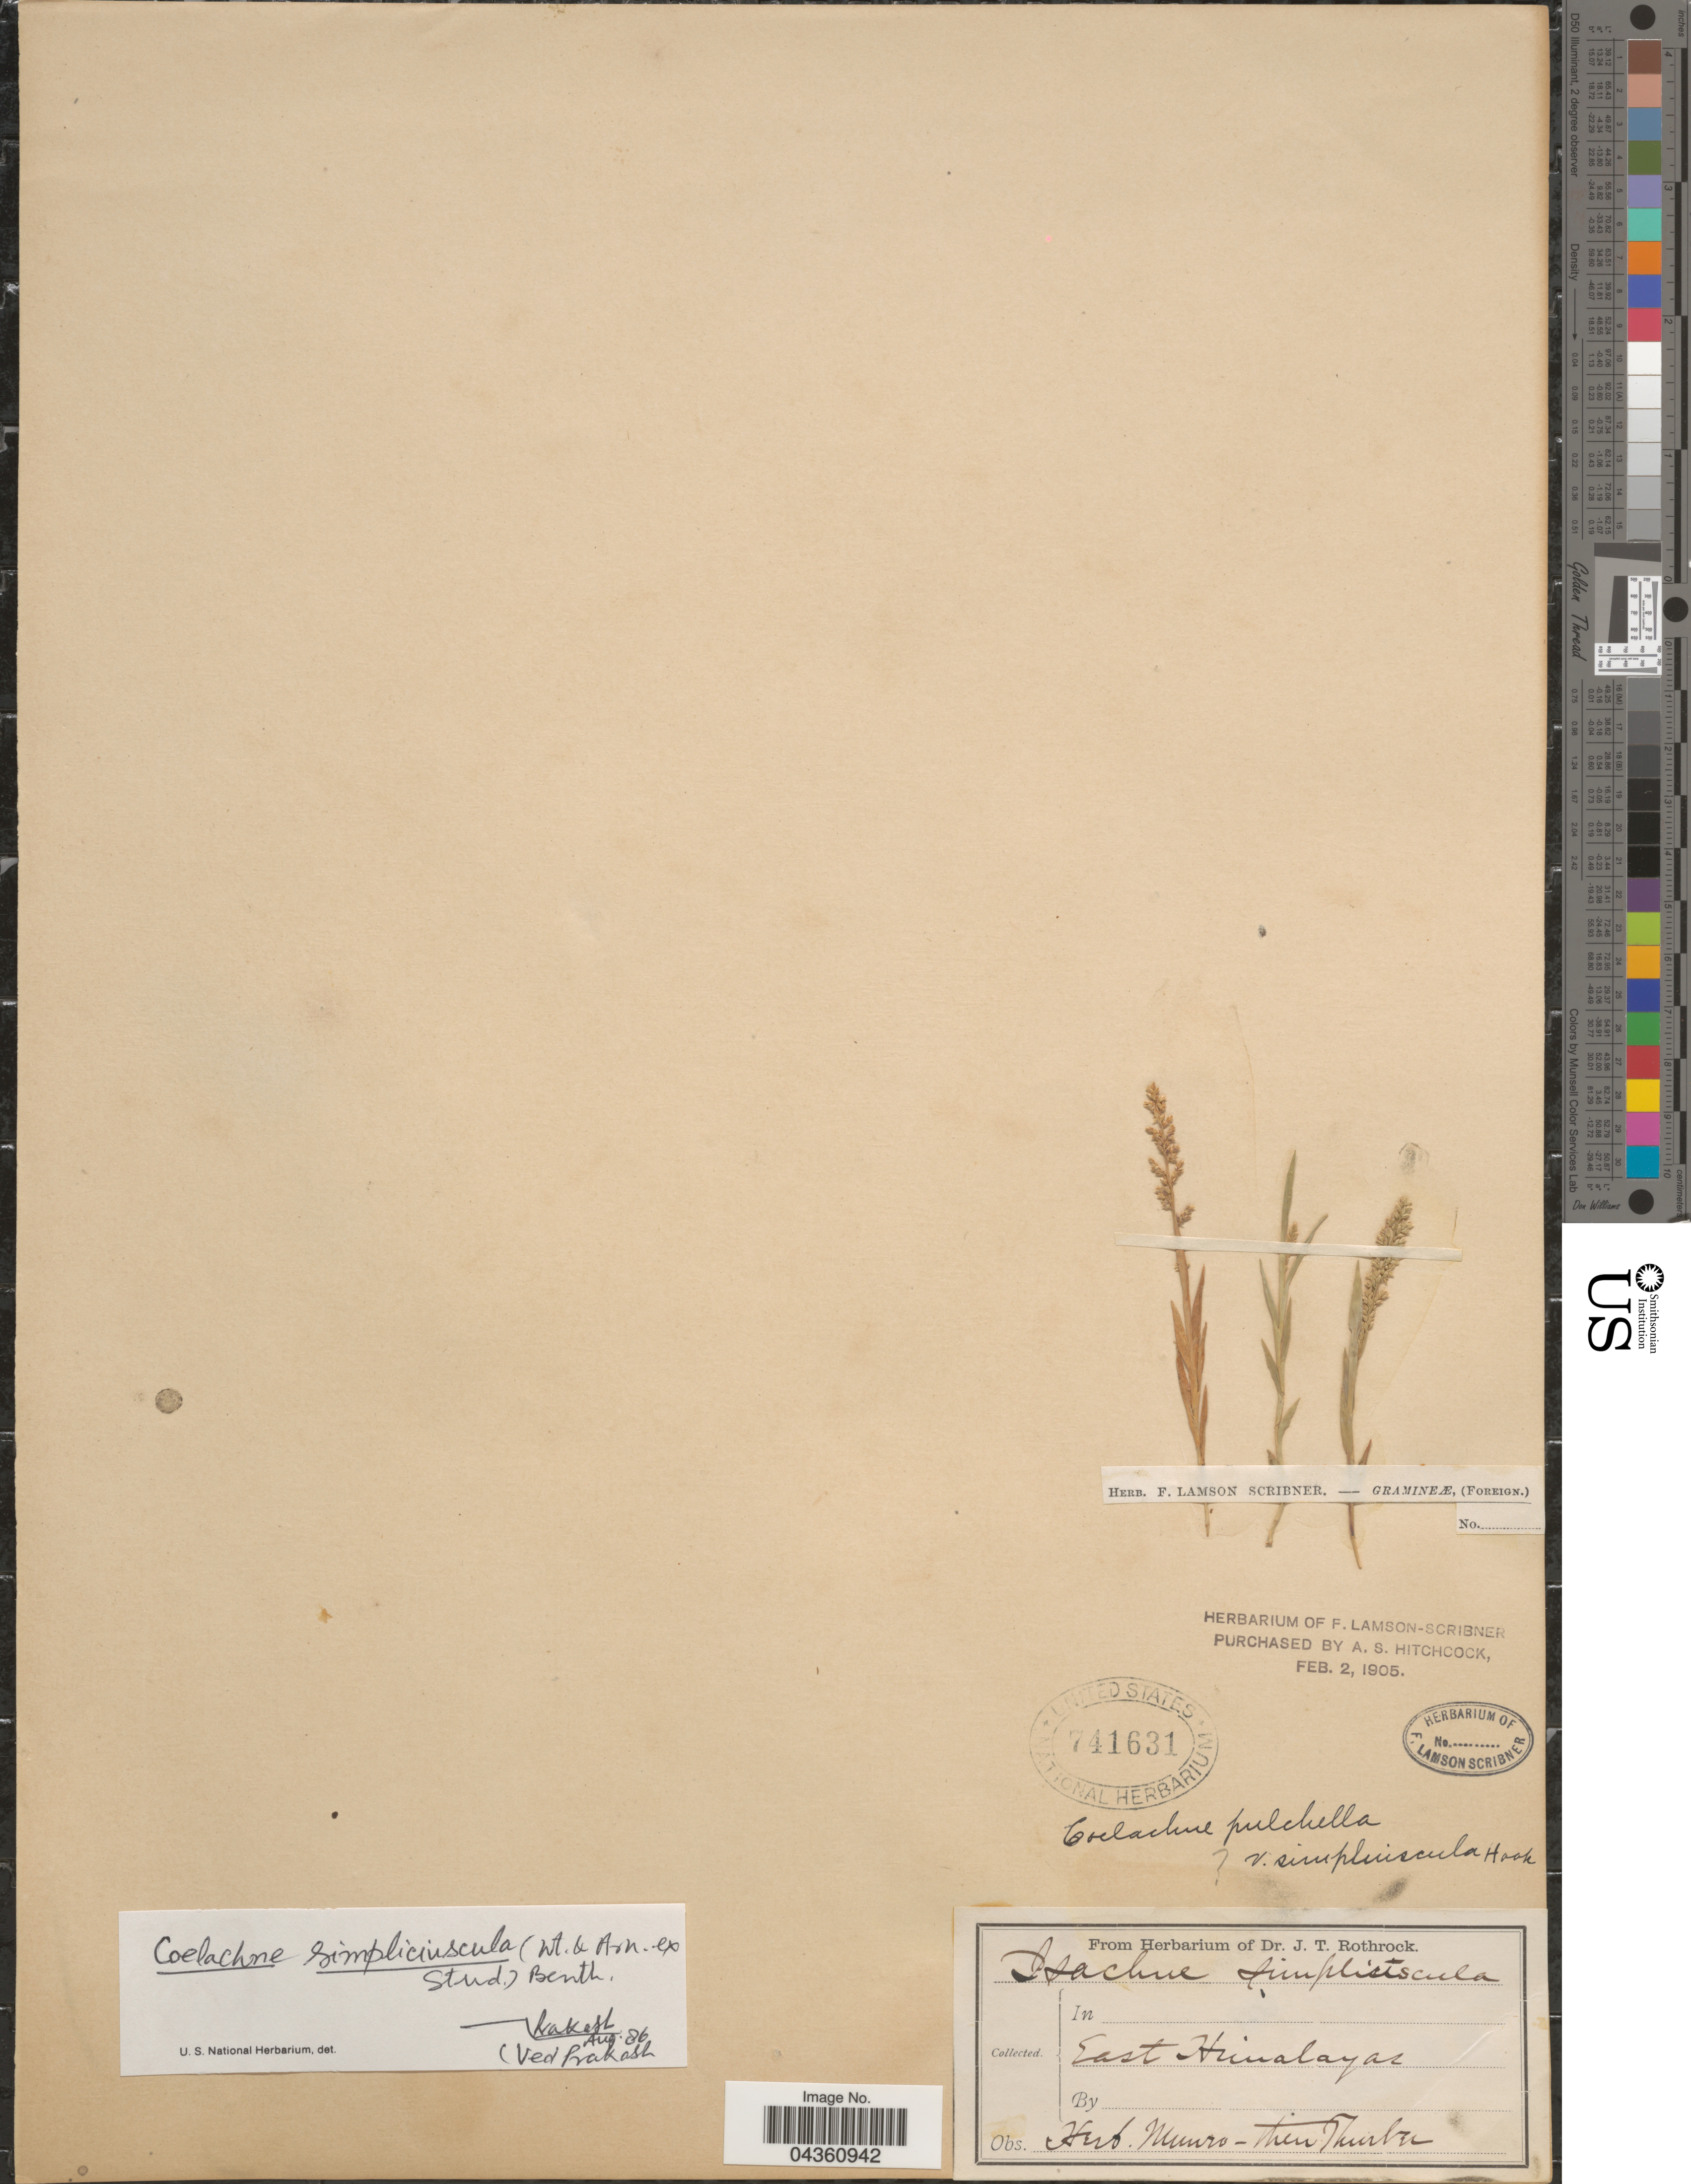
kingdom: Plantae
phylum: Tracheophyta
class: Liliopsida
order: Poales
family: Poaceae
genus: Coelachne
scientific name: Coelachne simpliciuscula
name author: (Wight & Arn. ex Steud.) Munro ex Benth.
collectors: Ex herb. Munro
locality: East Himalaya.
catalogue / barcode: US 741631